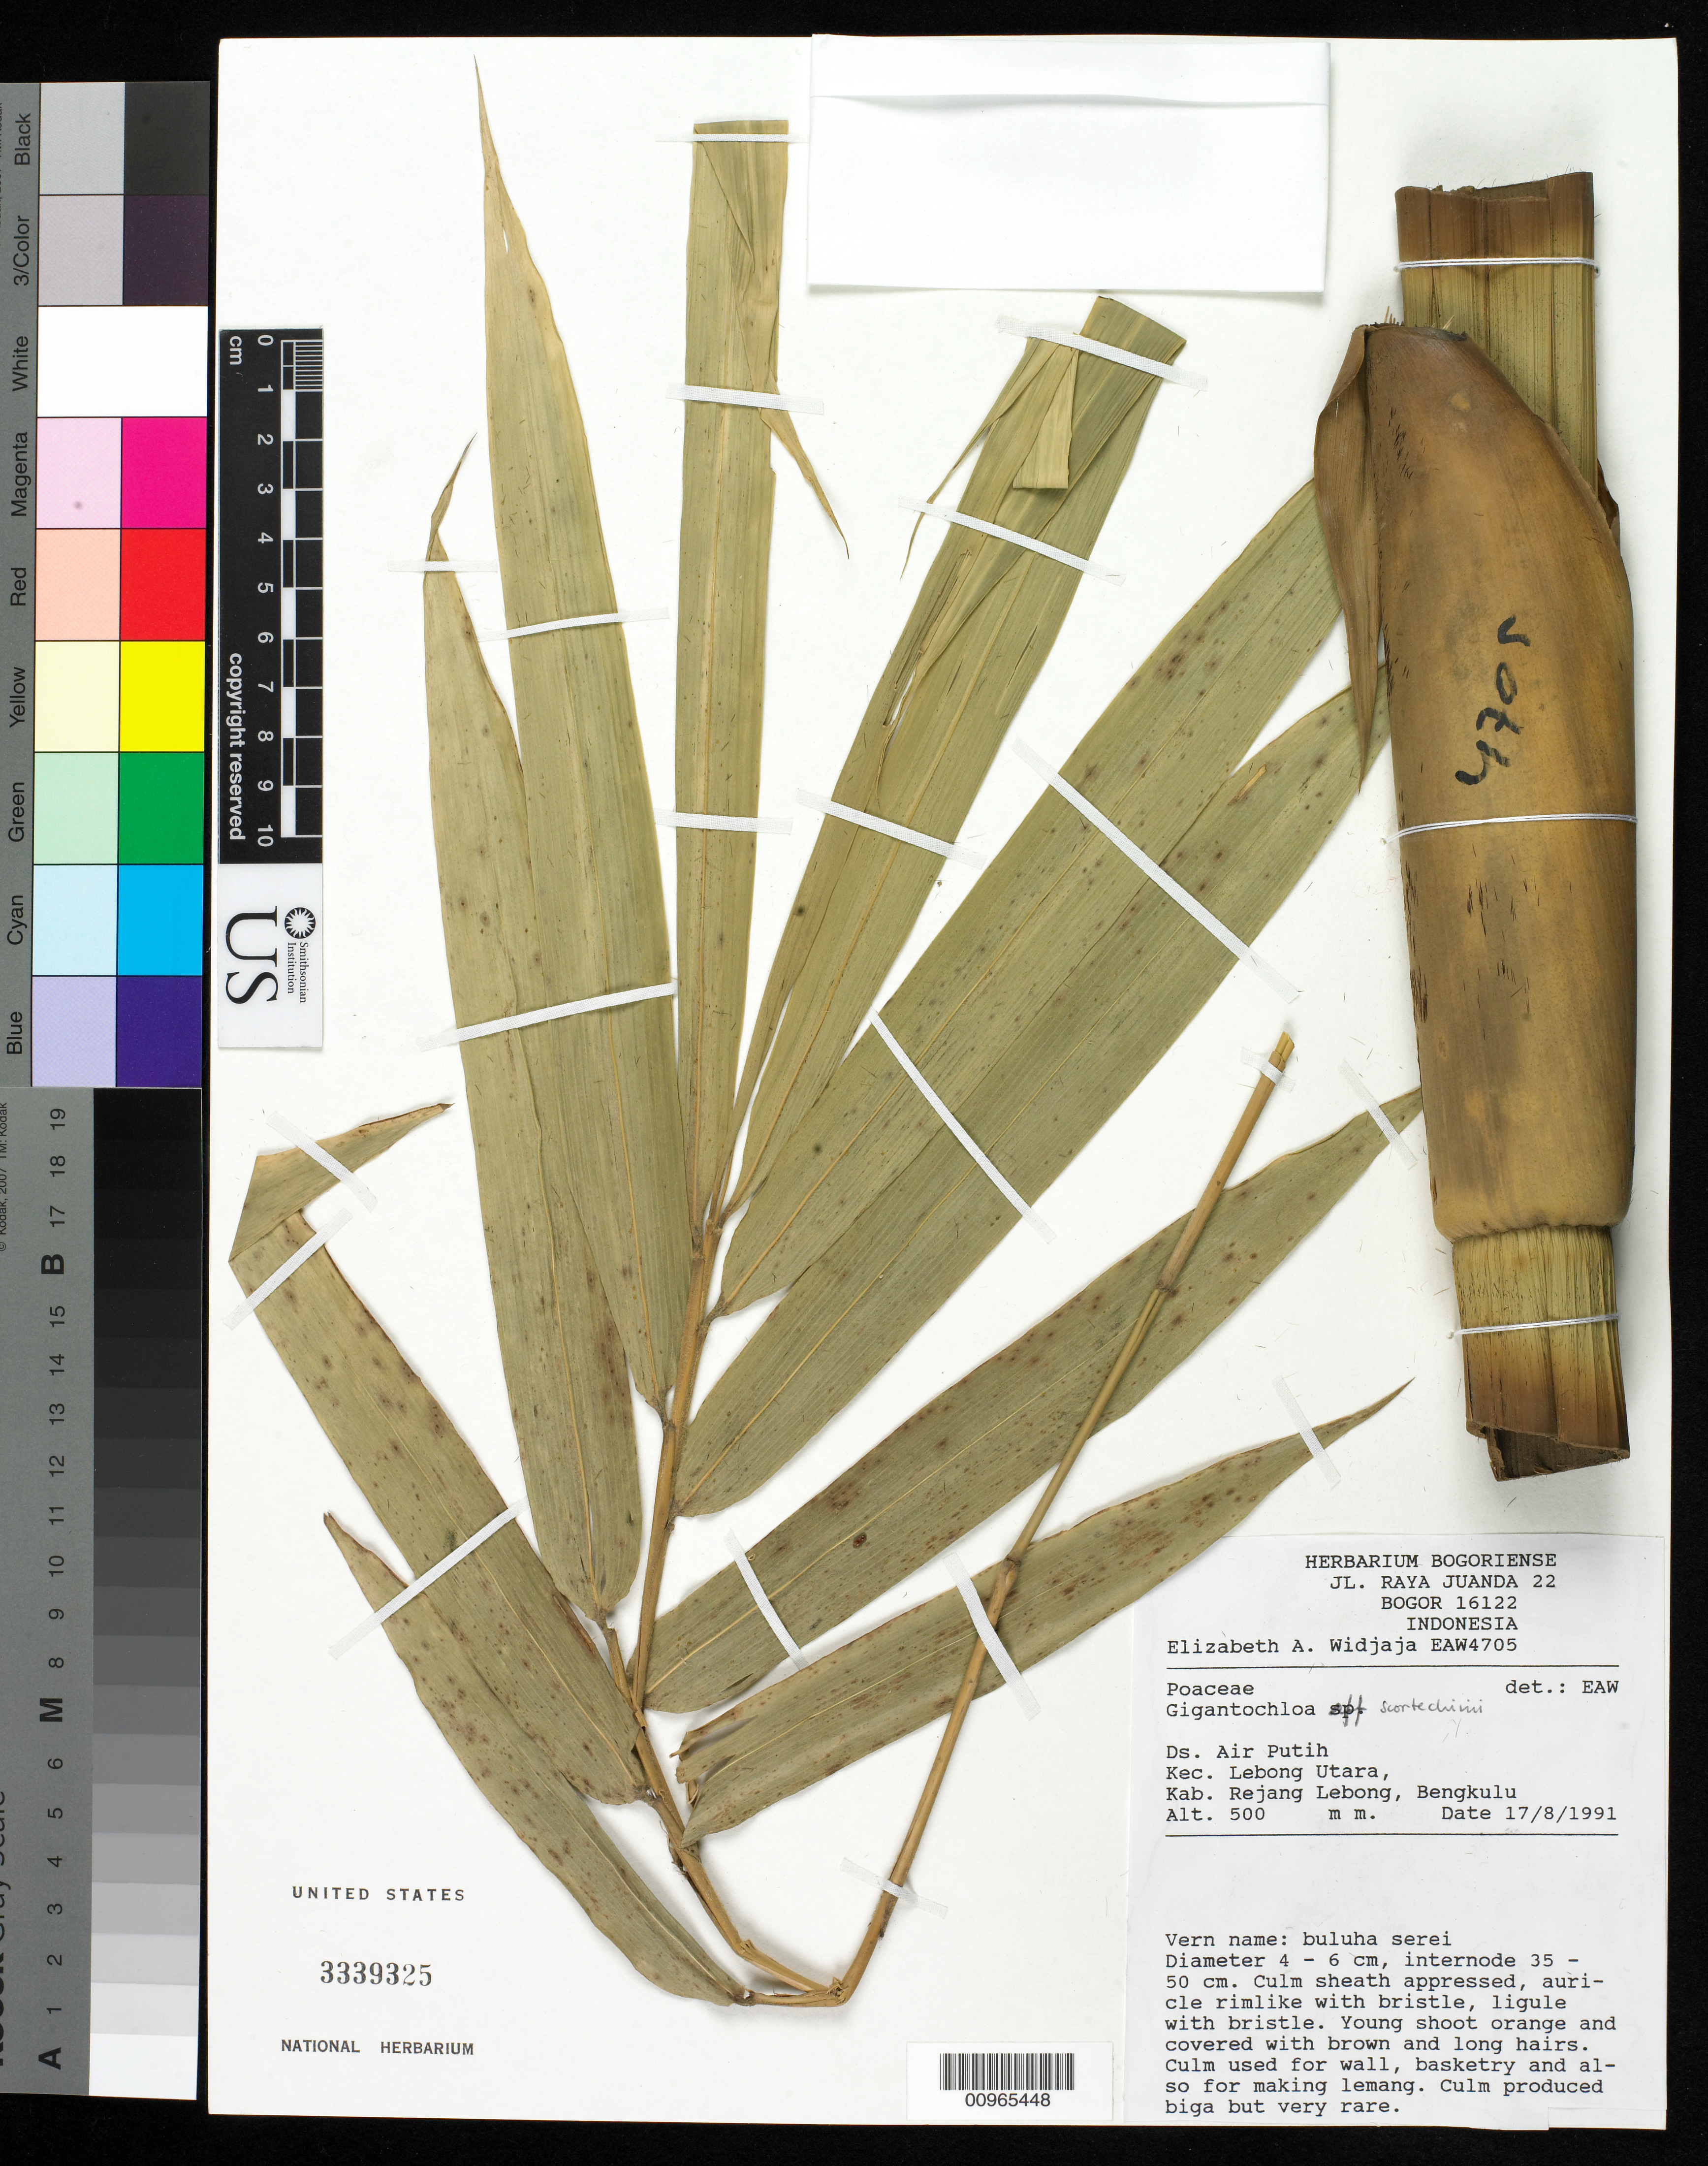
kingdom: Plantae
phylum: Tracheophyta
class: Liliopsida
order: Poales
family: Poaceae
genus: Gigantochloa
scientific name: Gigantochloa scortechinii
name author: Gamble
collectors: E. A. Widjaja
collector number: EAW 4705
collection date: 1991-08-17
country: Indonesia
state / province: Sumatra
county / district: Bengkulu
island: Sumatra I.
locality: Ds. Air Putih, Kec. Lebong Utara, Kab. Rejang Lebong, Bengkulu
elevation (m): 500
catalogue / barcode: US 3339325